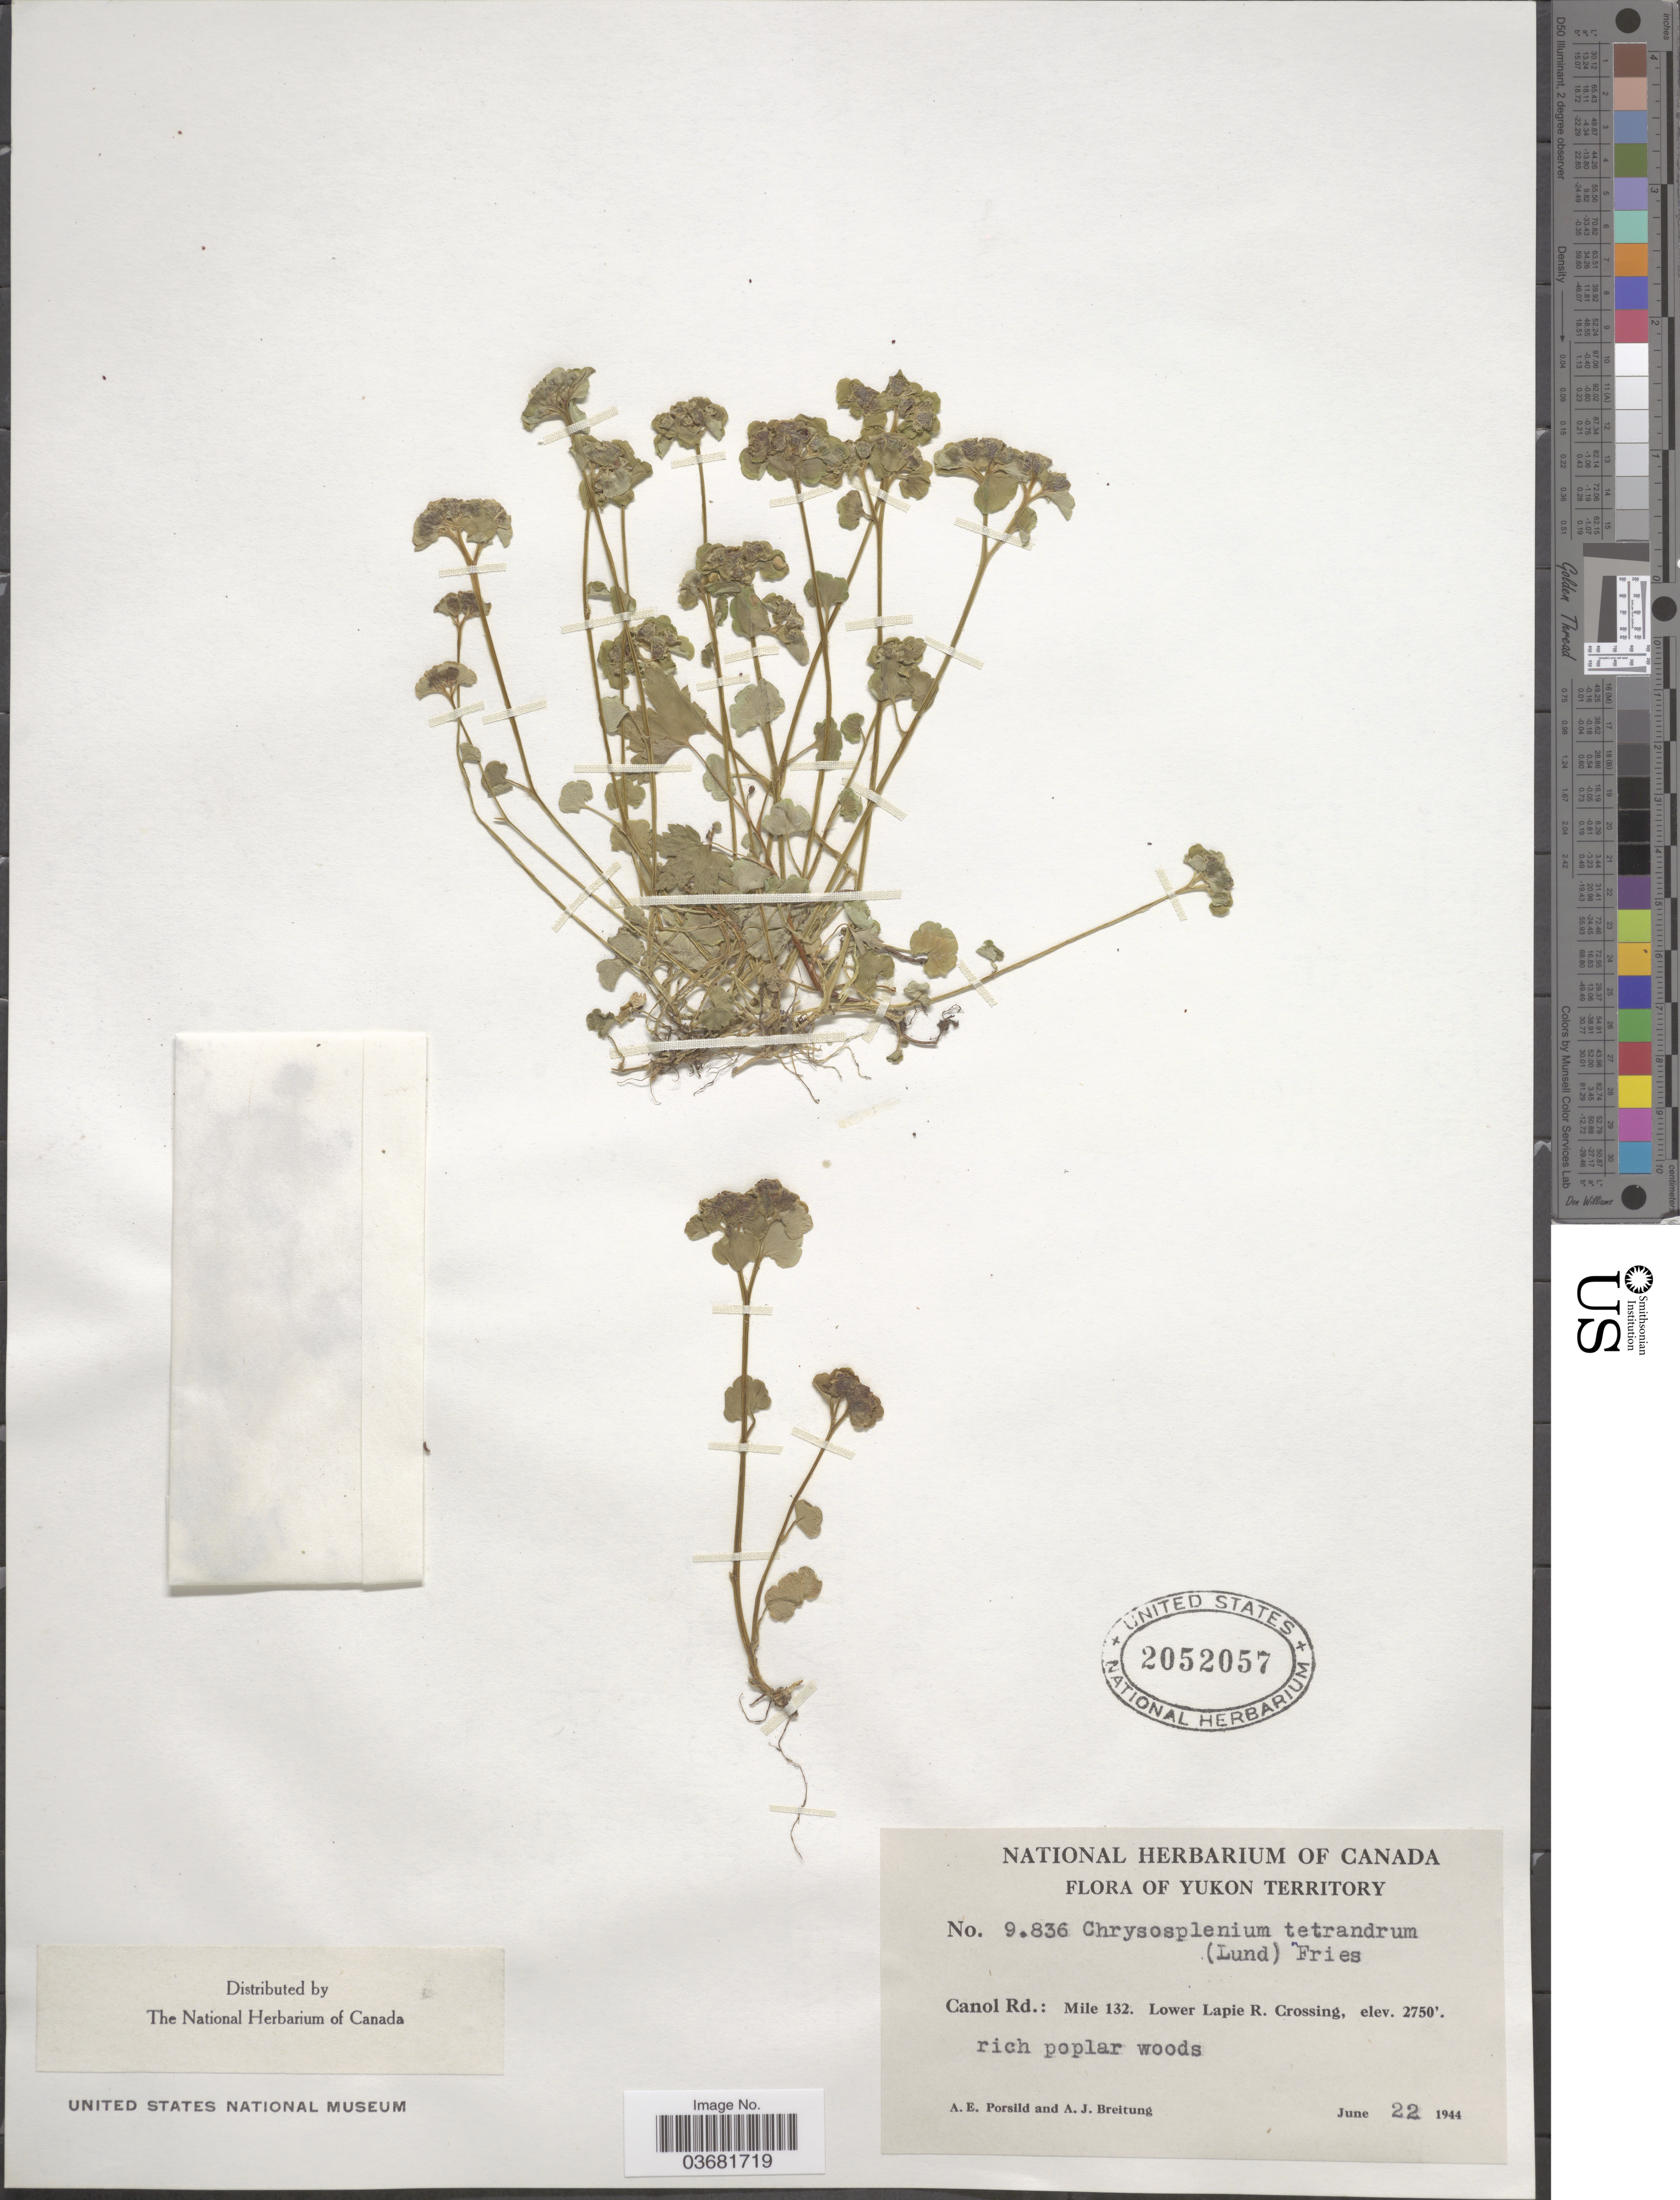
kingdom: Plantae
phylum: Tracheophyta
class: Magnoliopsida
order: Saxifragales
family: Saxifragaceae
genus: Chrysosplenium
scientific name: Chrysosplenium tetrandrum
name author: (N. Lund) Th. Fr.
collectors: A. E. Porsild & A. Breitung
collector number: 9836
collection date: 1944-06-22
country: Canada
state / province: Yukon Territory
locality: Canol Rd.: Mile 132. Lower Lapie R. Crossing.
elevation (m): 838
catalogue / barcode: US 2052057